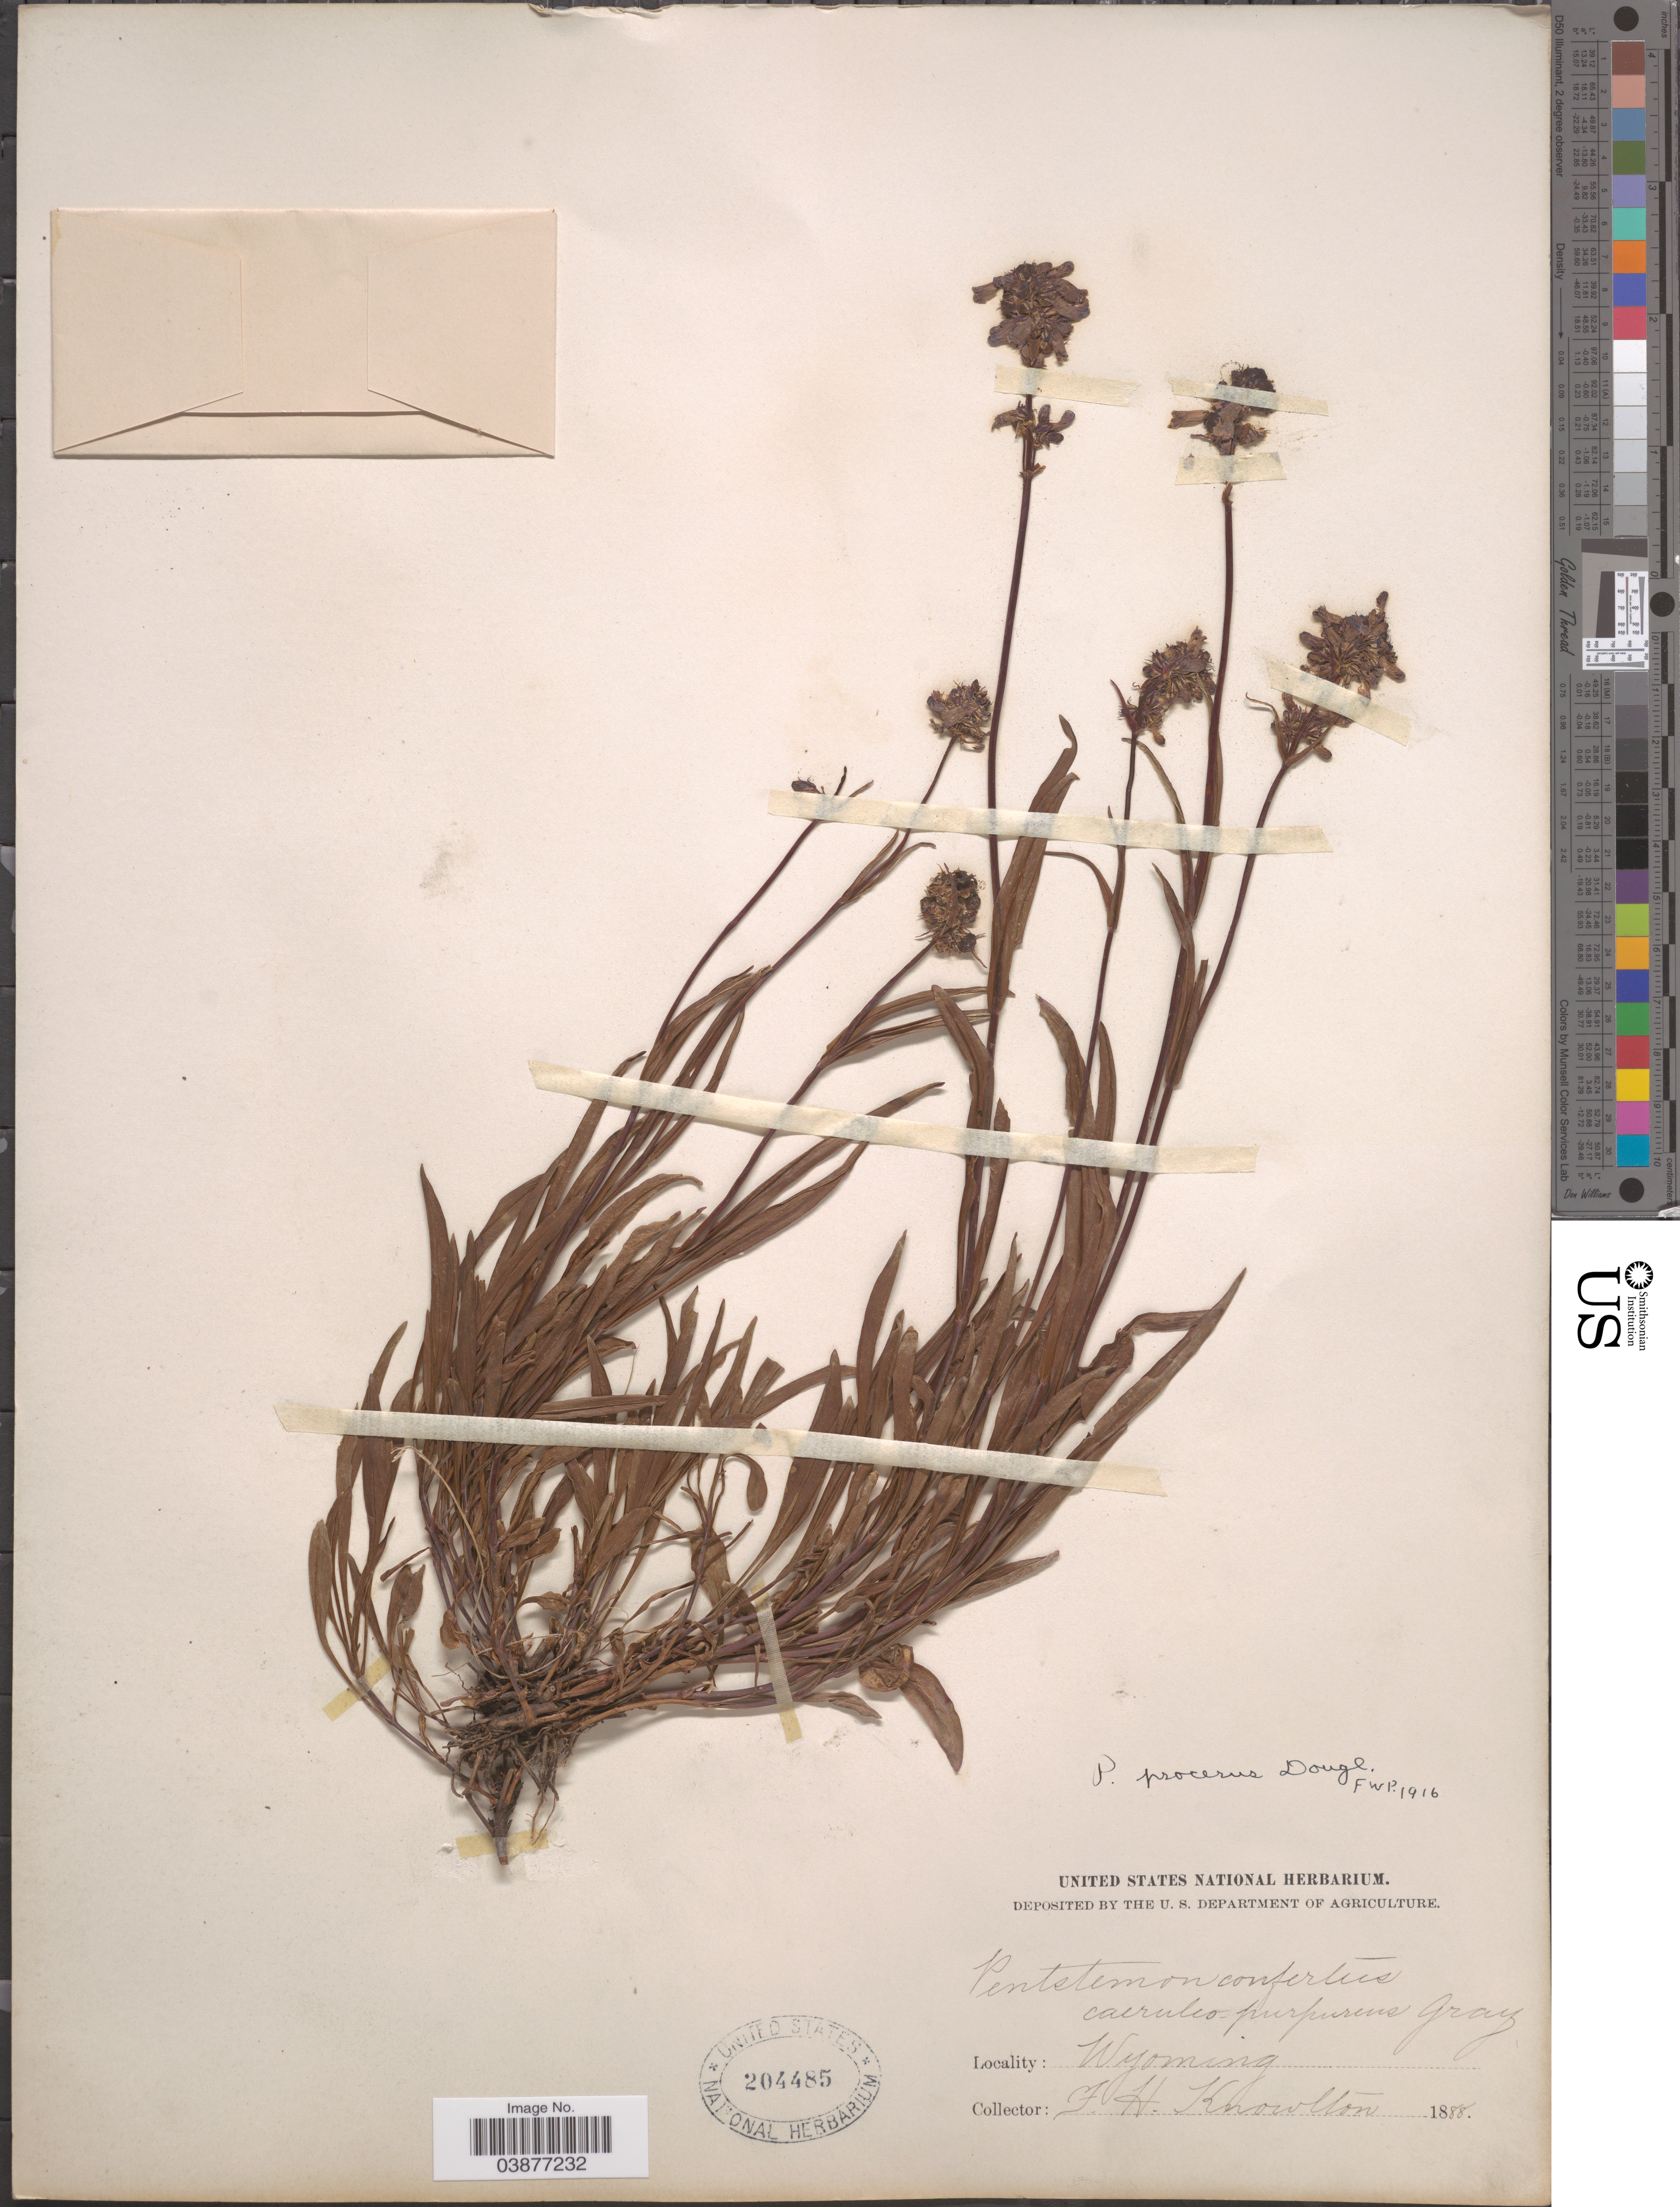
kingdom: Plantae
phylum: Tracheophyta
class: Magnoliopsida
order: Lamiales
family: Plantaginaceae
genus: Penstemon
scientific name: Penstemon procerus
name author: Douglas ex Graham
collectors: F. H. Knowlton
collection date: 1888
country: United States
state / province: Wyoming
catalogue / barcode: US 204485